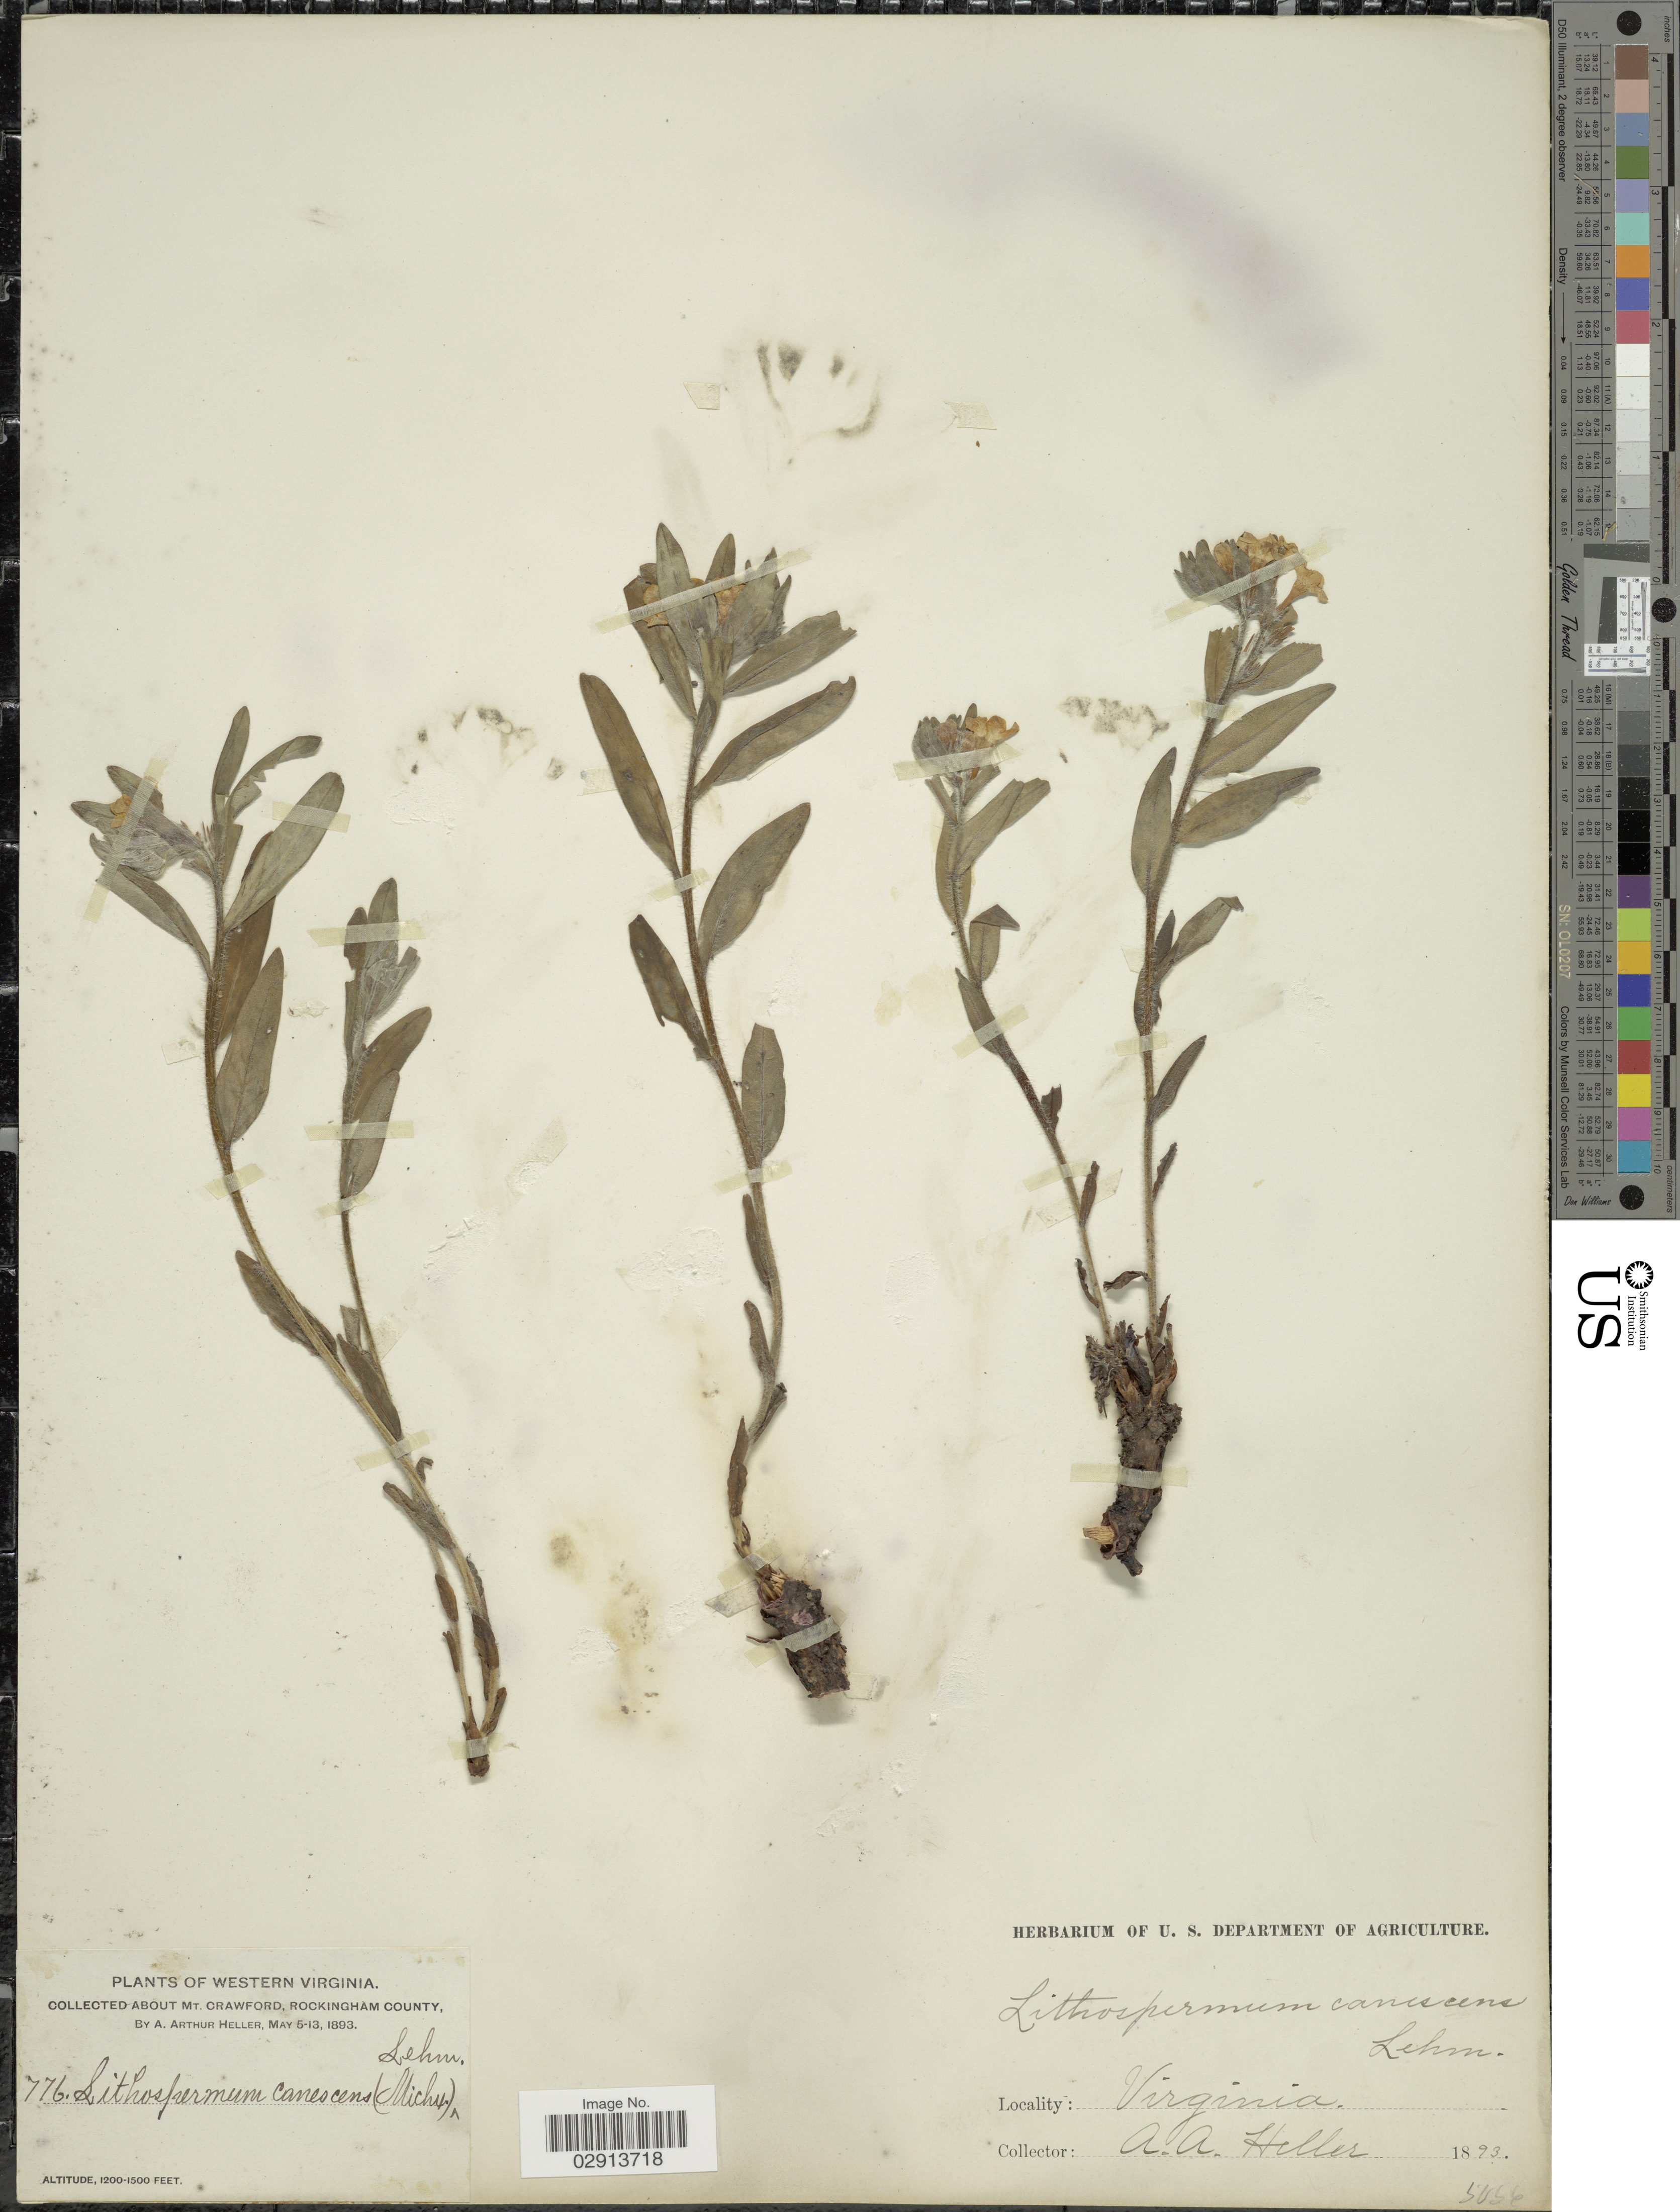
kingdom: Plantae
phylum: Tracheophyta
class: Magnoliopsida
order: Boraginales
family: Boraginaceae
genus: Lithospermum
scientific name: Lithospermum canescens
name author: (Michx.) Lehm.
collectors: A. A. Heller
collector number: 776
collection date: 1893-05-05/1893-05-13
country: United States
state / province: Virginia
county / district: Rockingham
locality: Western Viginia. About Mt. Crawford, Rockingham County.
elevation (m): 366